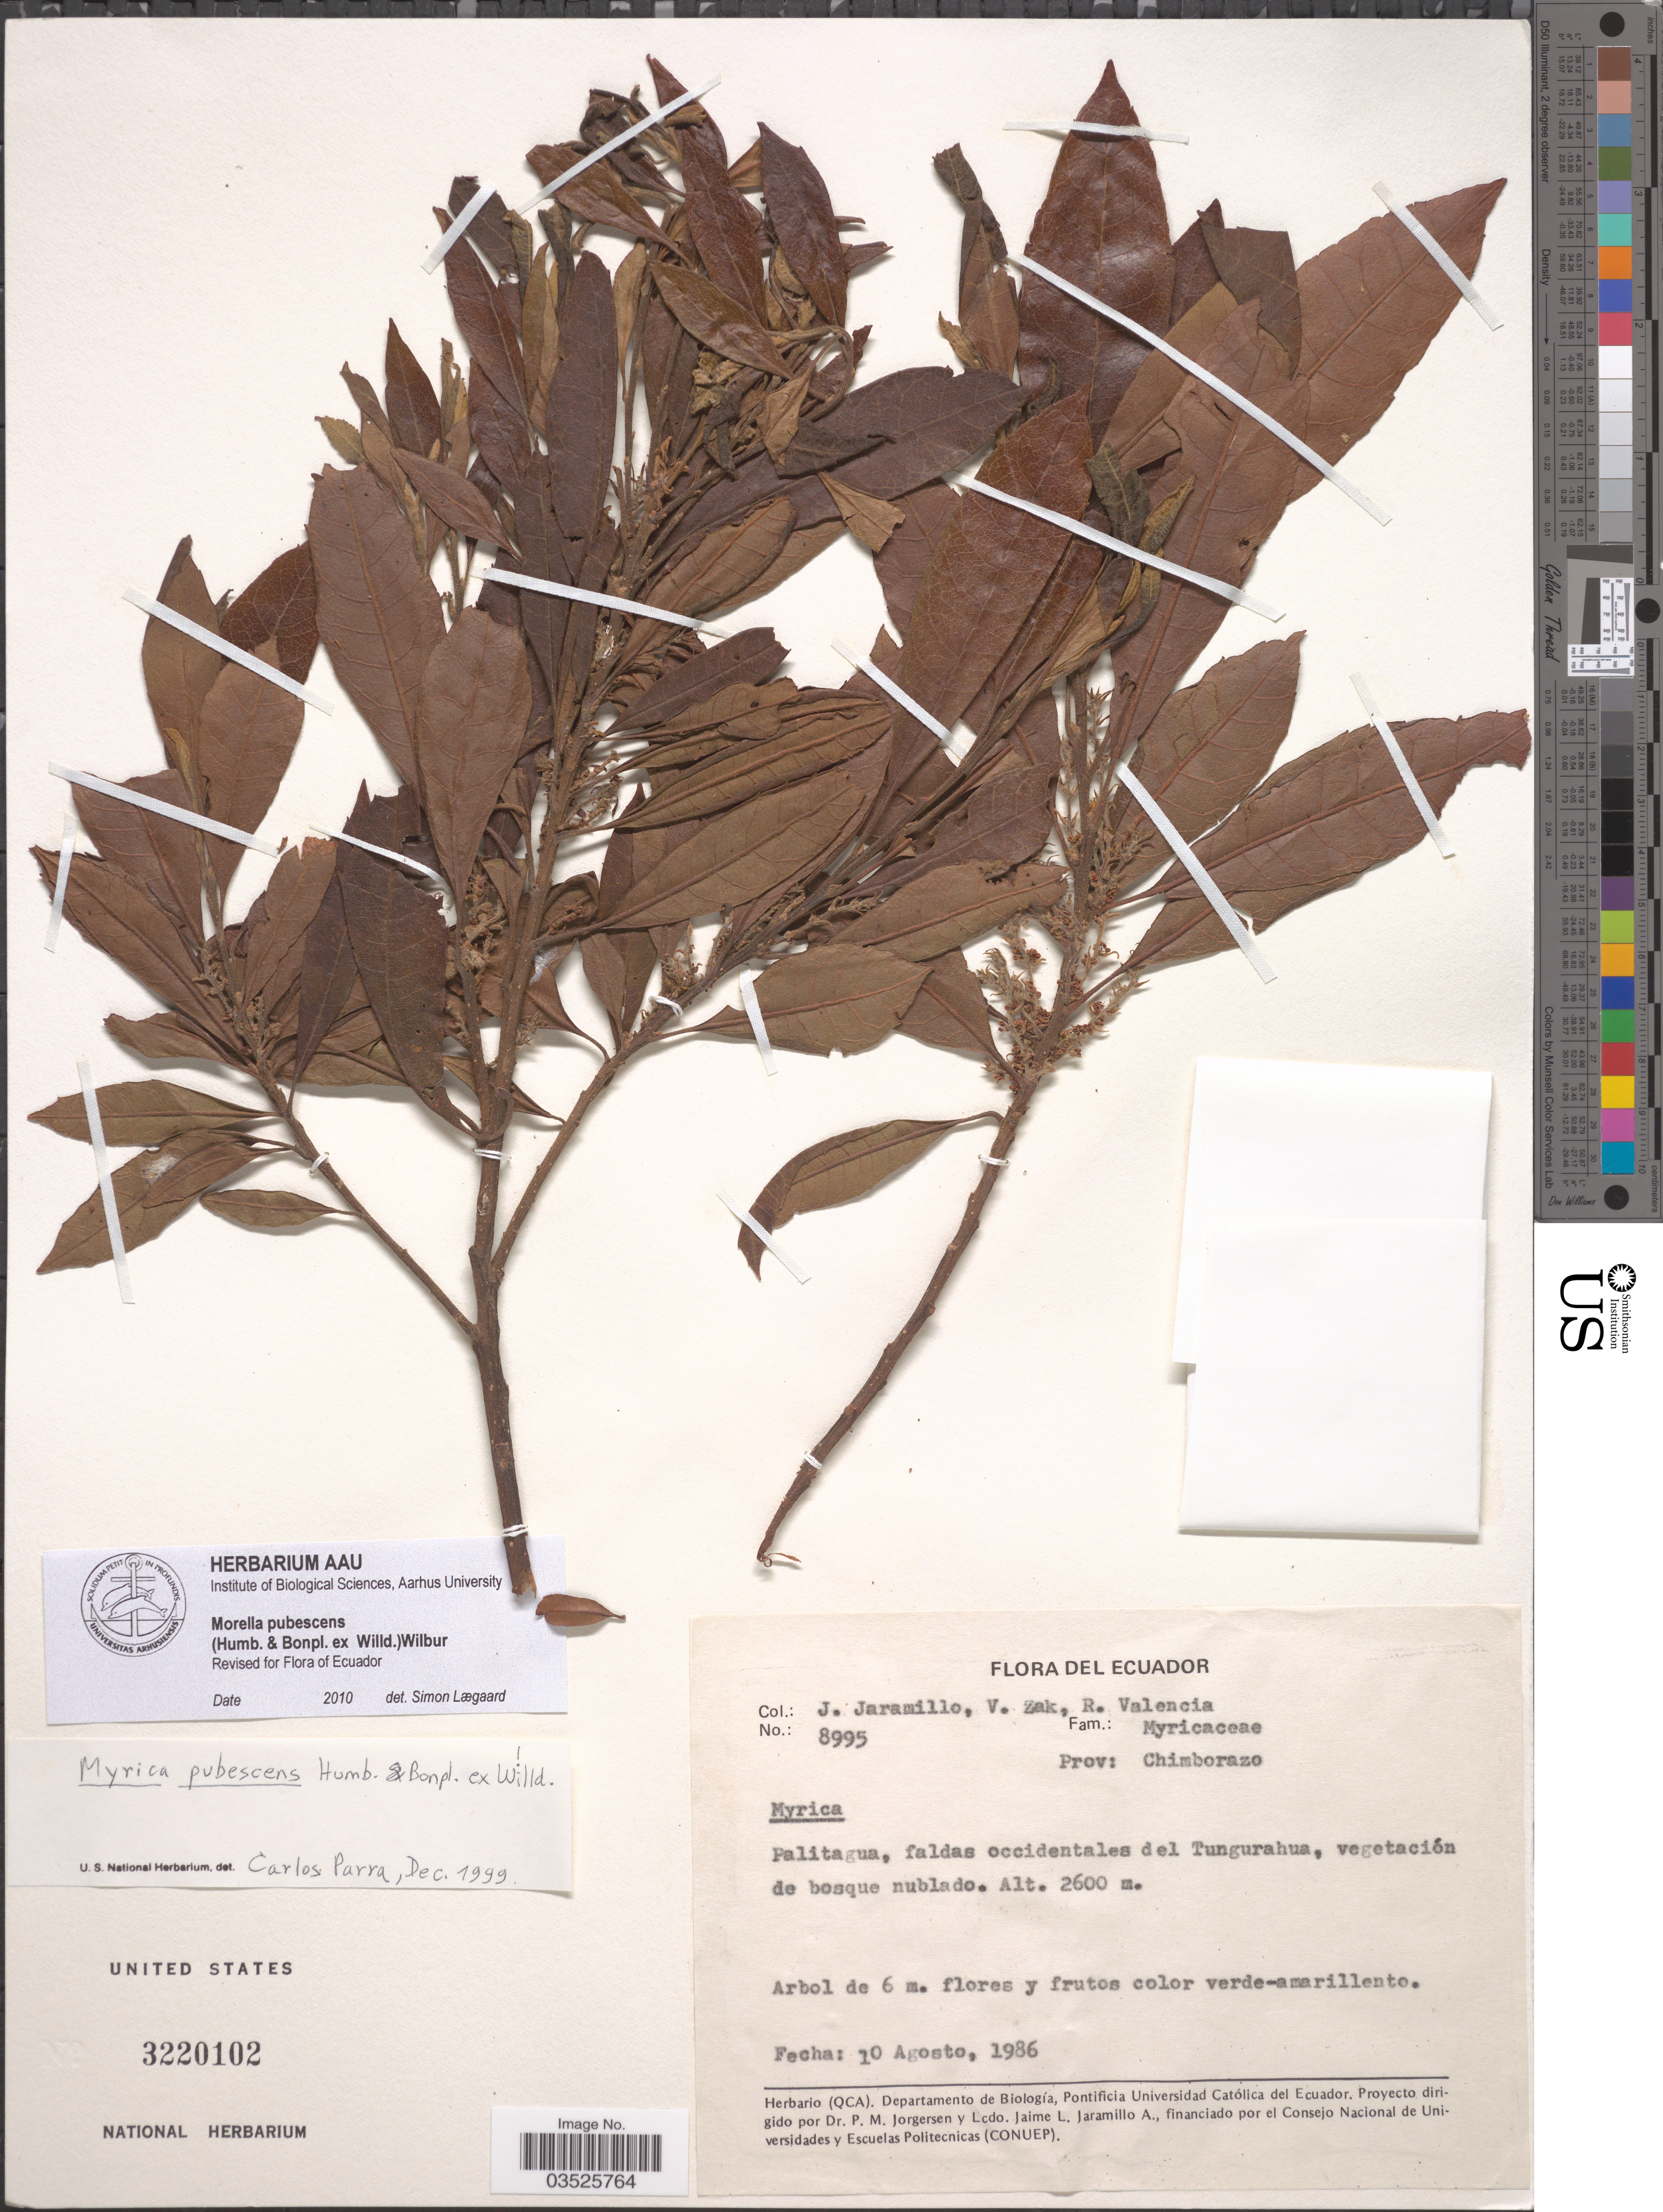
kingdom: Plantae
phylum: Tracheophyta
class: Magnoliopsida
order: Fagales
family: Myricaceae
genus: Morella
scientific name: Morella pubescens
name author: (Humb. & Bonpl. ex Willd.) Wilbur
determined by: Lægaard, S.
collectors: J. Jaramillo, V. Zak & R. Valencia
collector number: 8995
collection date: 1986-08-10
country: Ecuador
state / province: Chimborazo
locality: Palitagua, faldas occidentales del Tungurahua, vegetación de bosque nublado.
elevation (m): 2600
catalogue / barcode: US 3220102